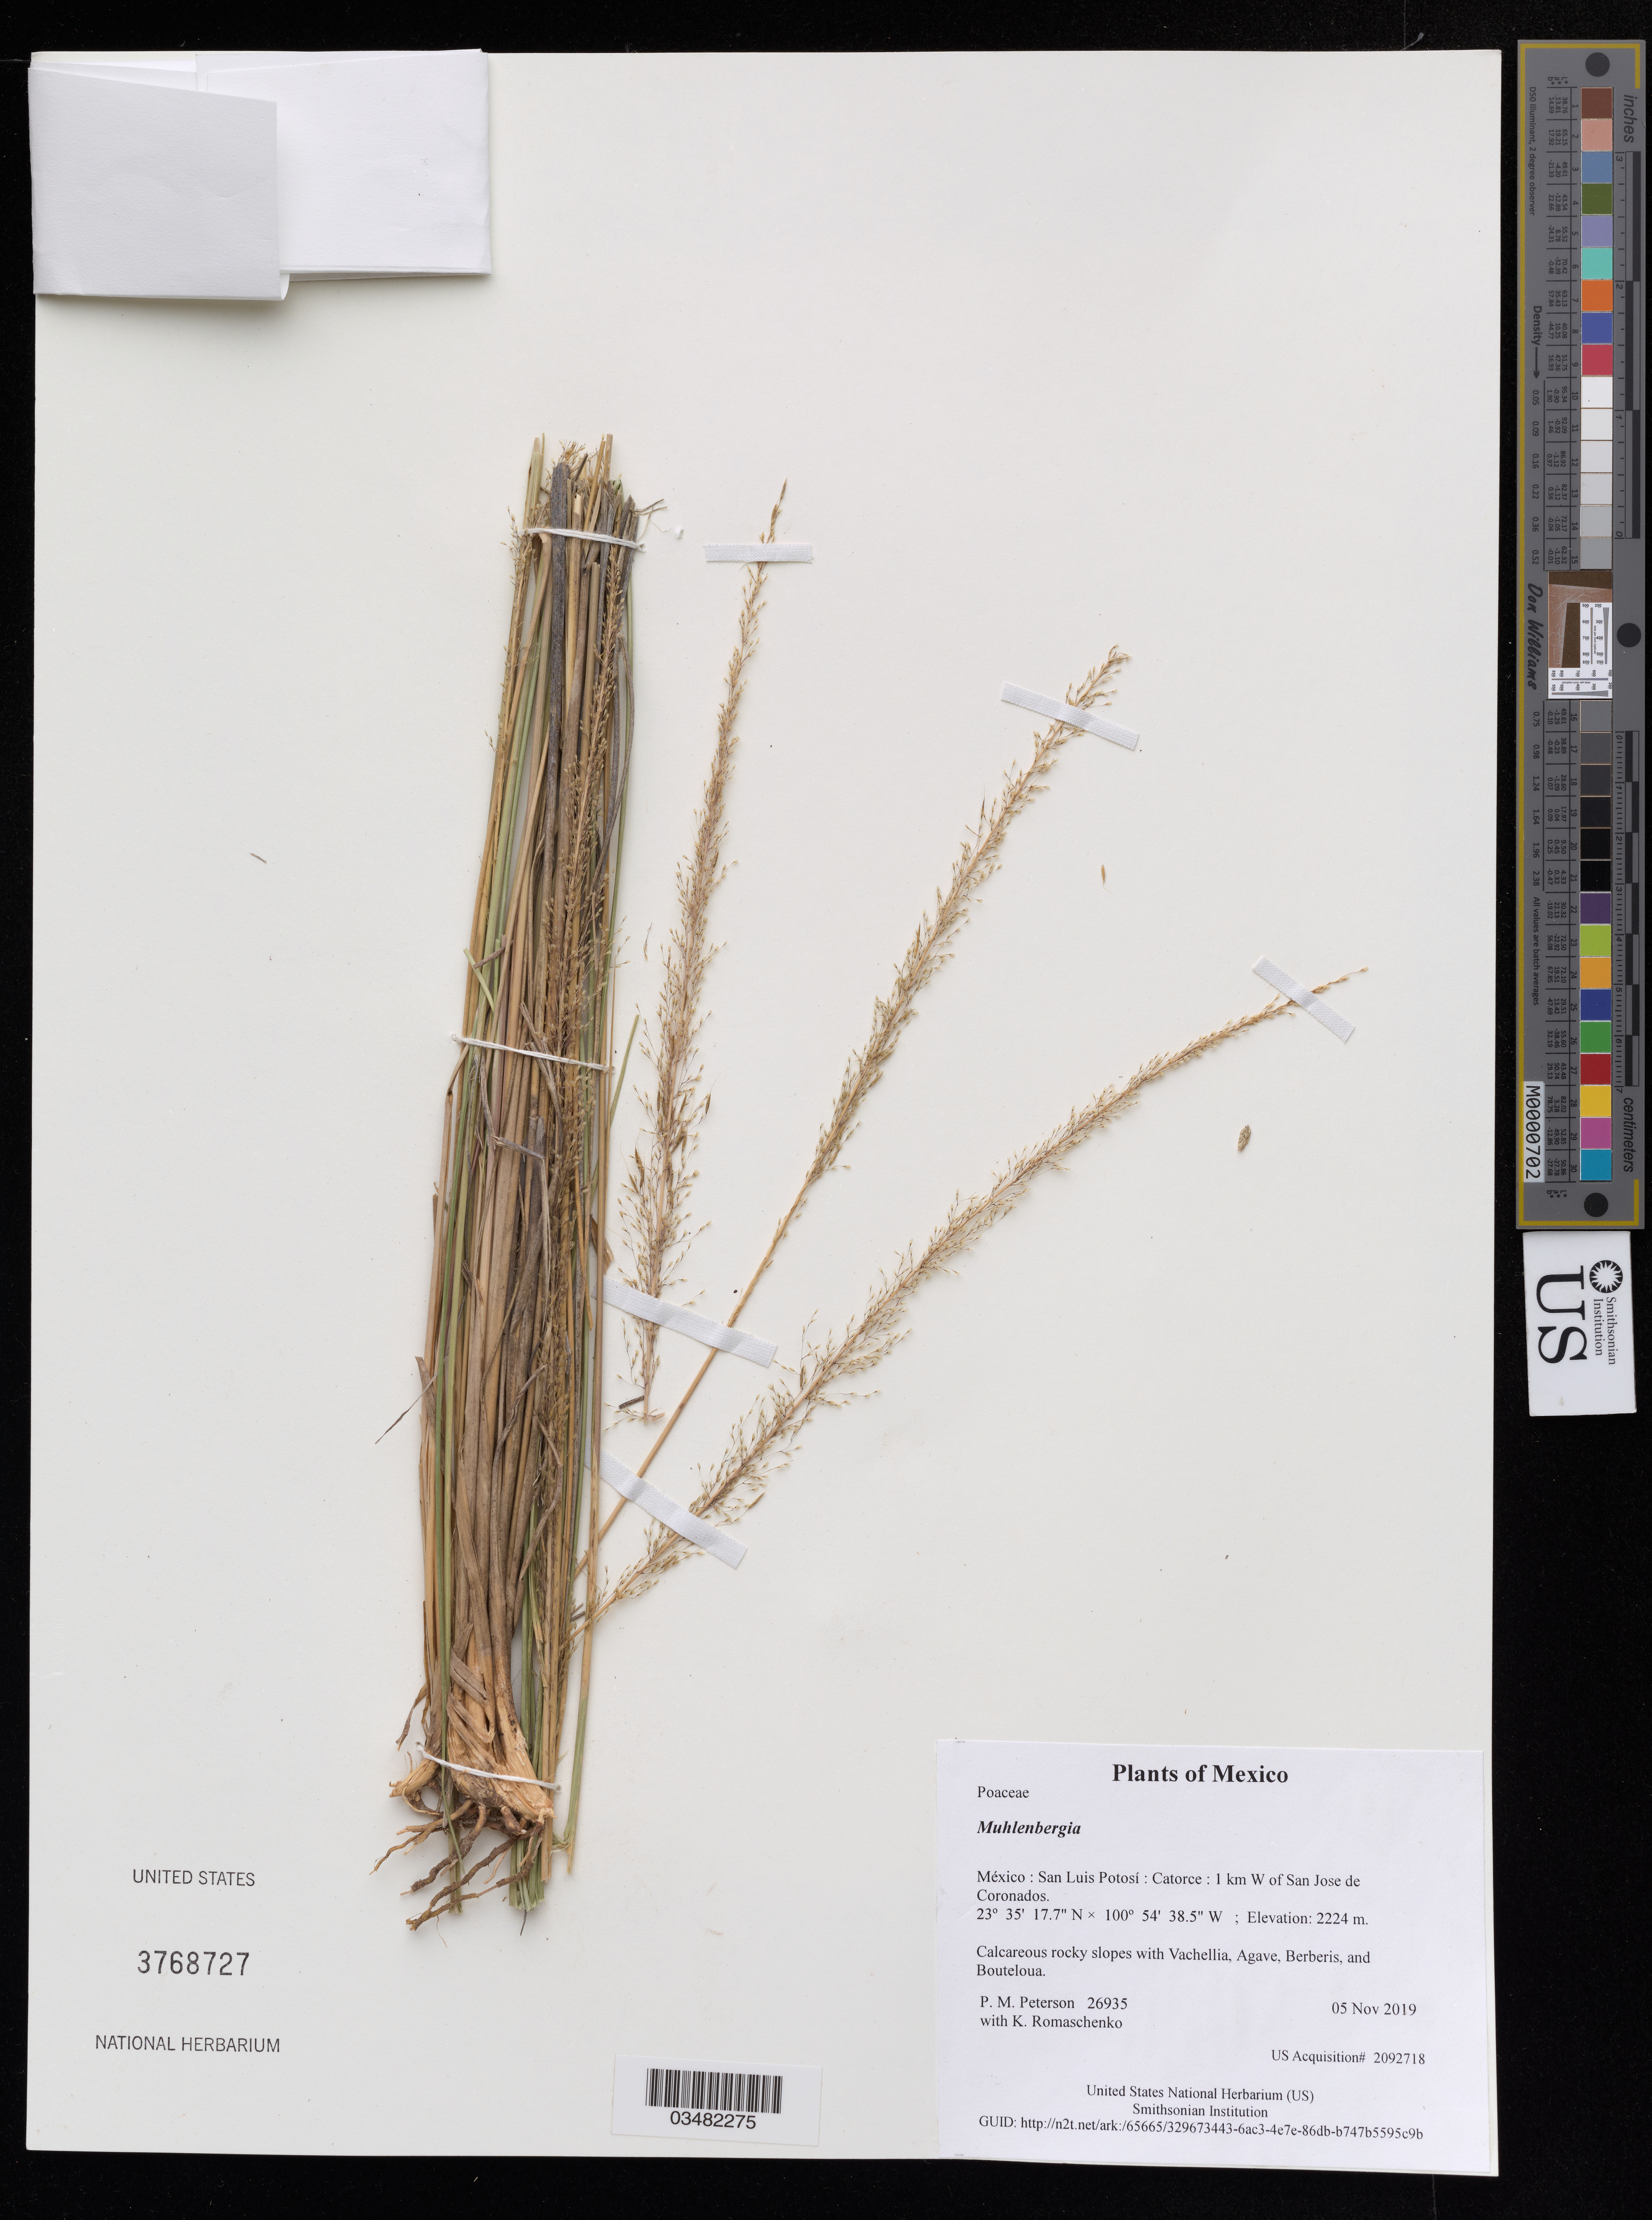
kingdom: Plantae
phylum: Tracheophyta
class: Liliopsida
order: Poales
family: Poaceae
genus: Muhlenbergia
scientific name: Muhlenbergia sp.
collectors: P. M. Peterson & K. Romaschenko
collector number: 26935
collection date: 2019-11-05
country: México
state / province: San Luis Potosí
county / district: Catorce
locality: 1 km W of San Jose de Coronados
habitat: Calcareous rocky slopes with Vachellia, Agave, Berberis, and Bouteloua.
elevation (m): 2224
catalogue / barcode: US 3768727